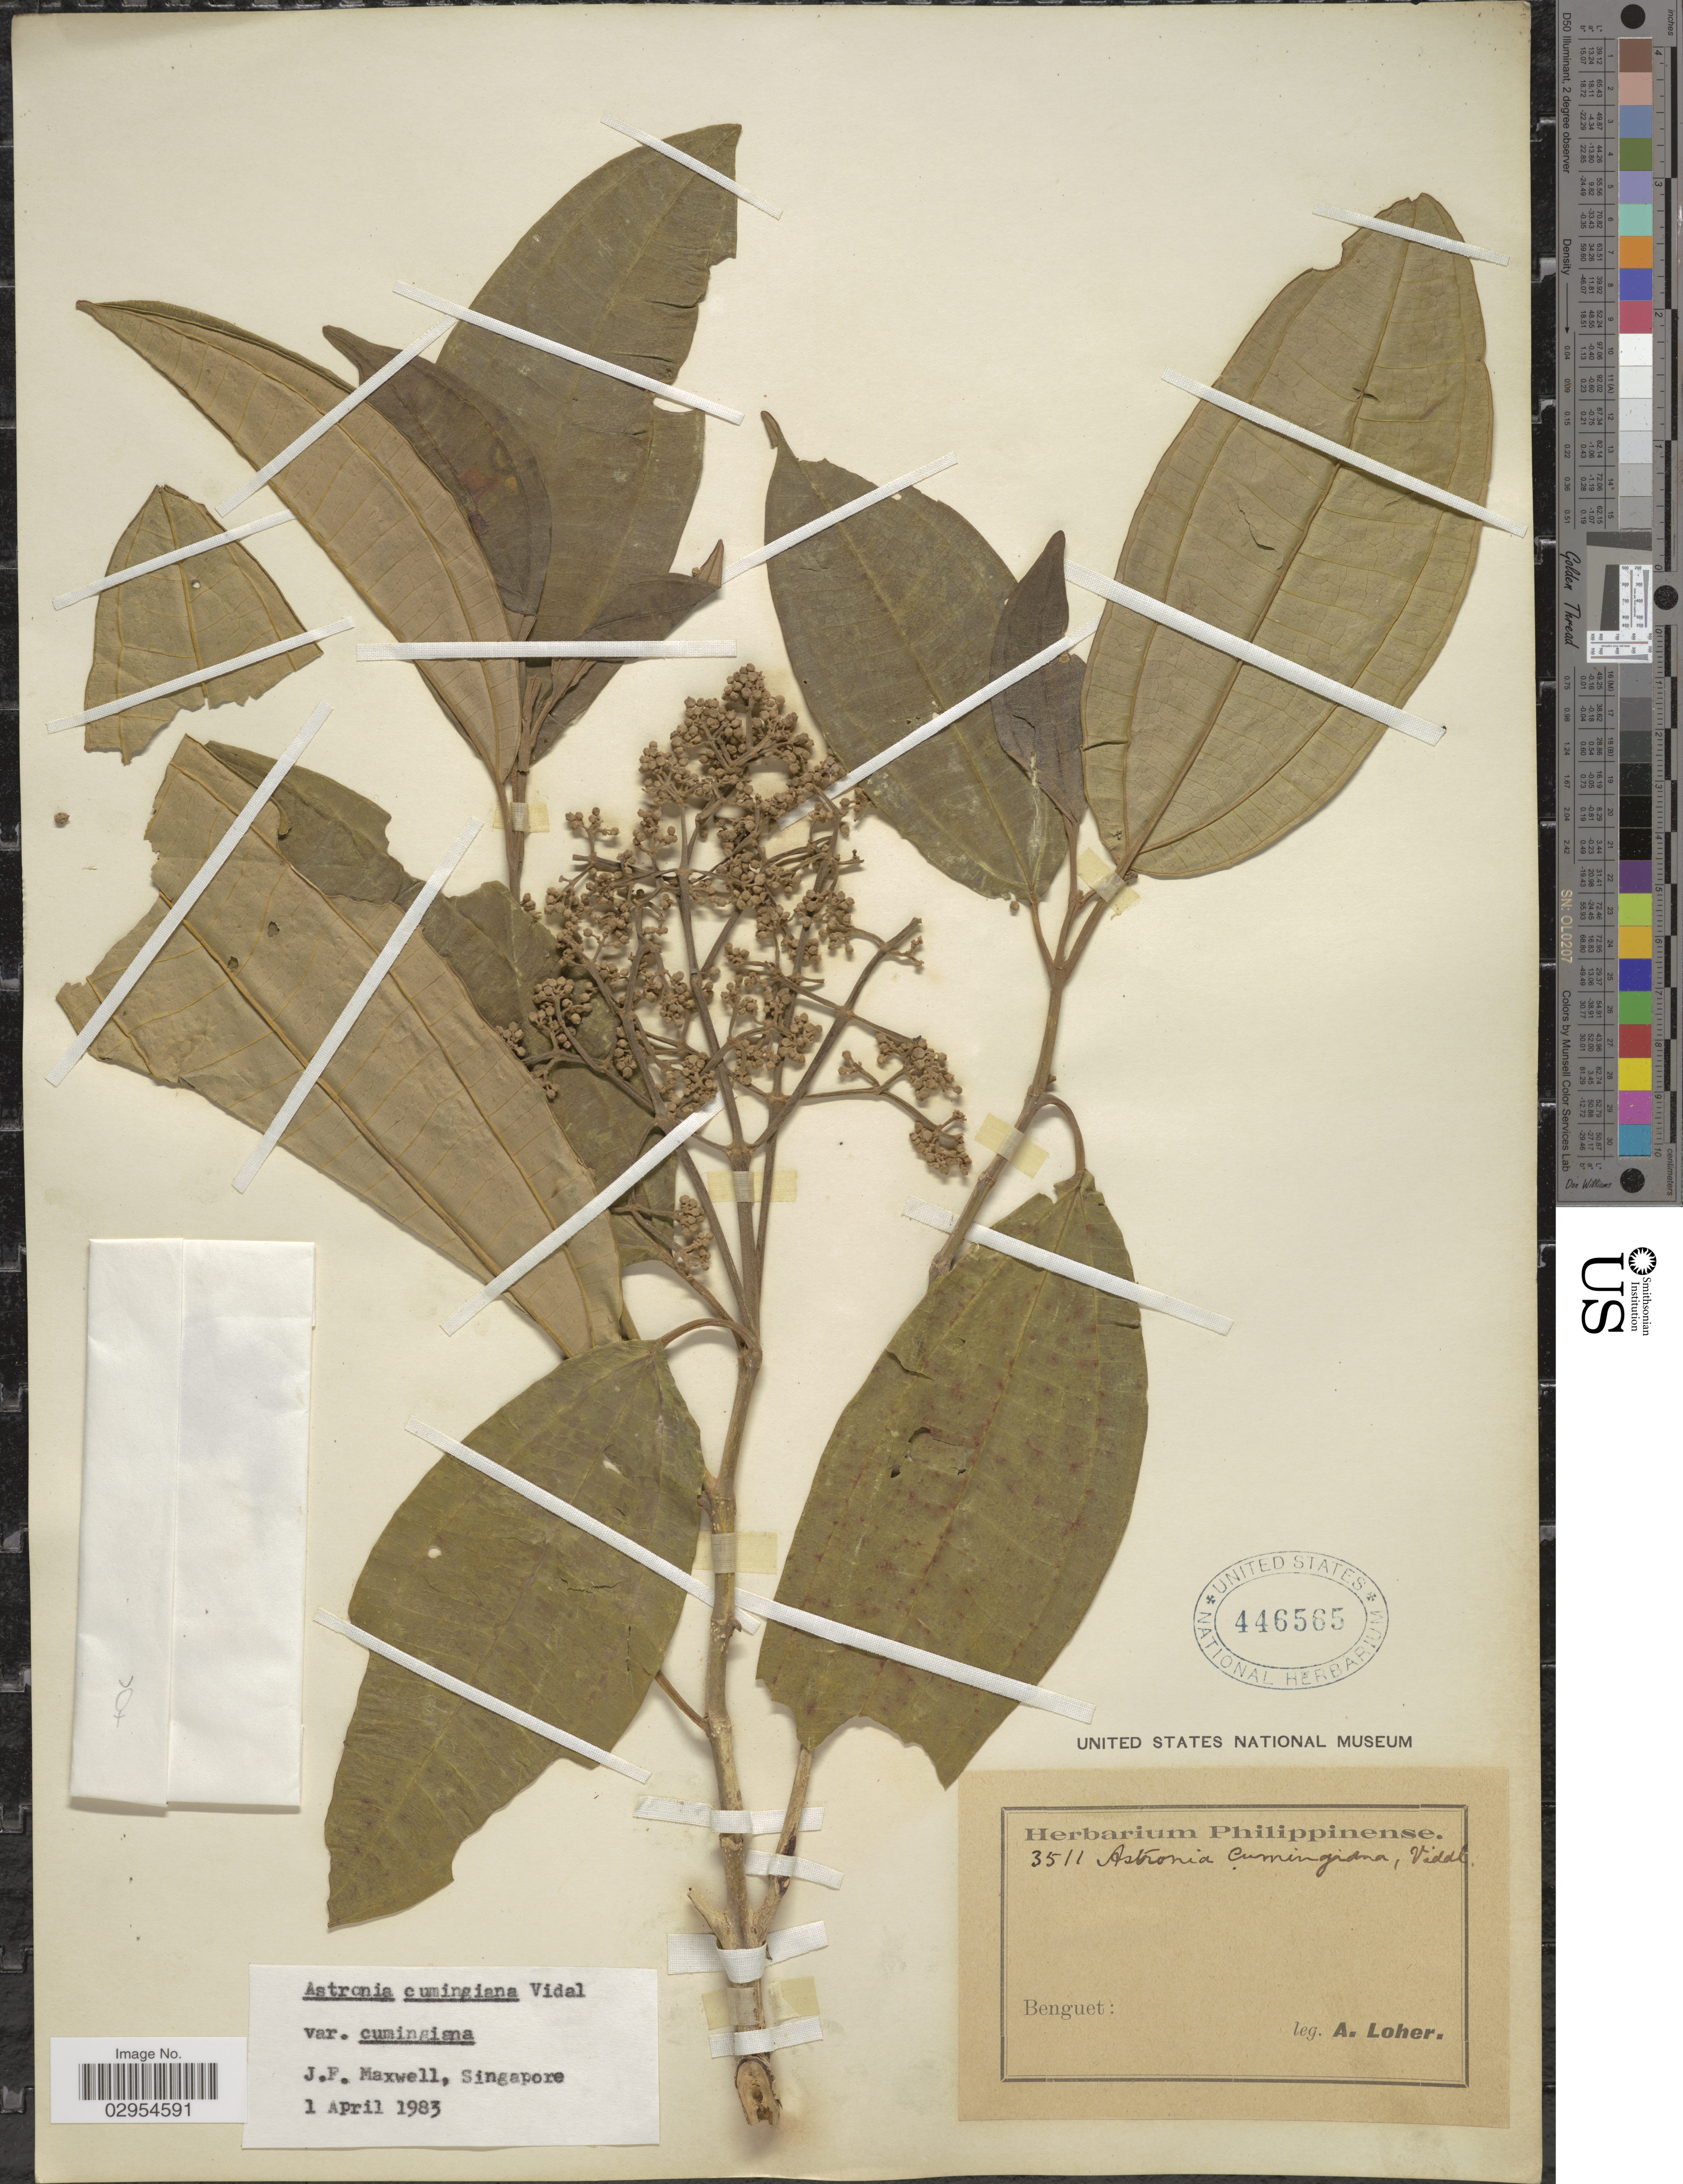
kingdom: Plantae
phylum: Tracheophyta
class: Magnoliopsida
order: Myrtales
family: Melastomataceae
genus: Astronia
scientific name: Astronia cumingiana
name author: S. Vidal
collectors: A. Loher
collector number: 3511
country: Philippines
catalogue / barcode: US 446565